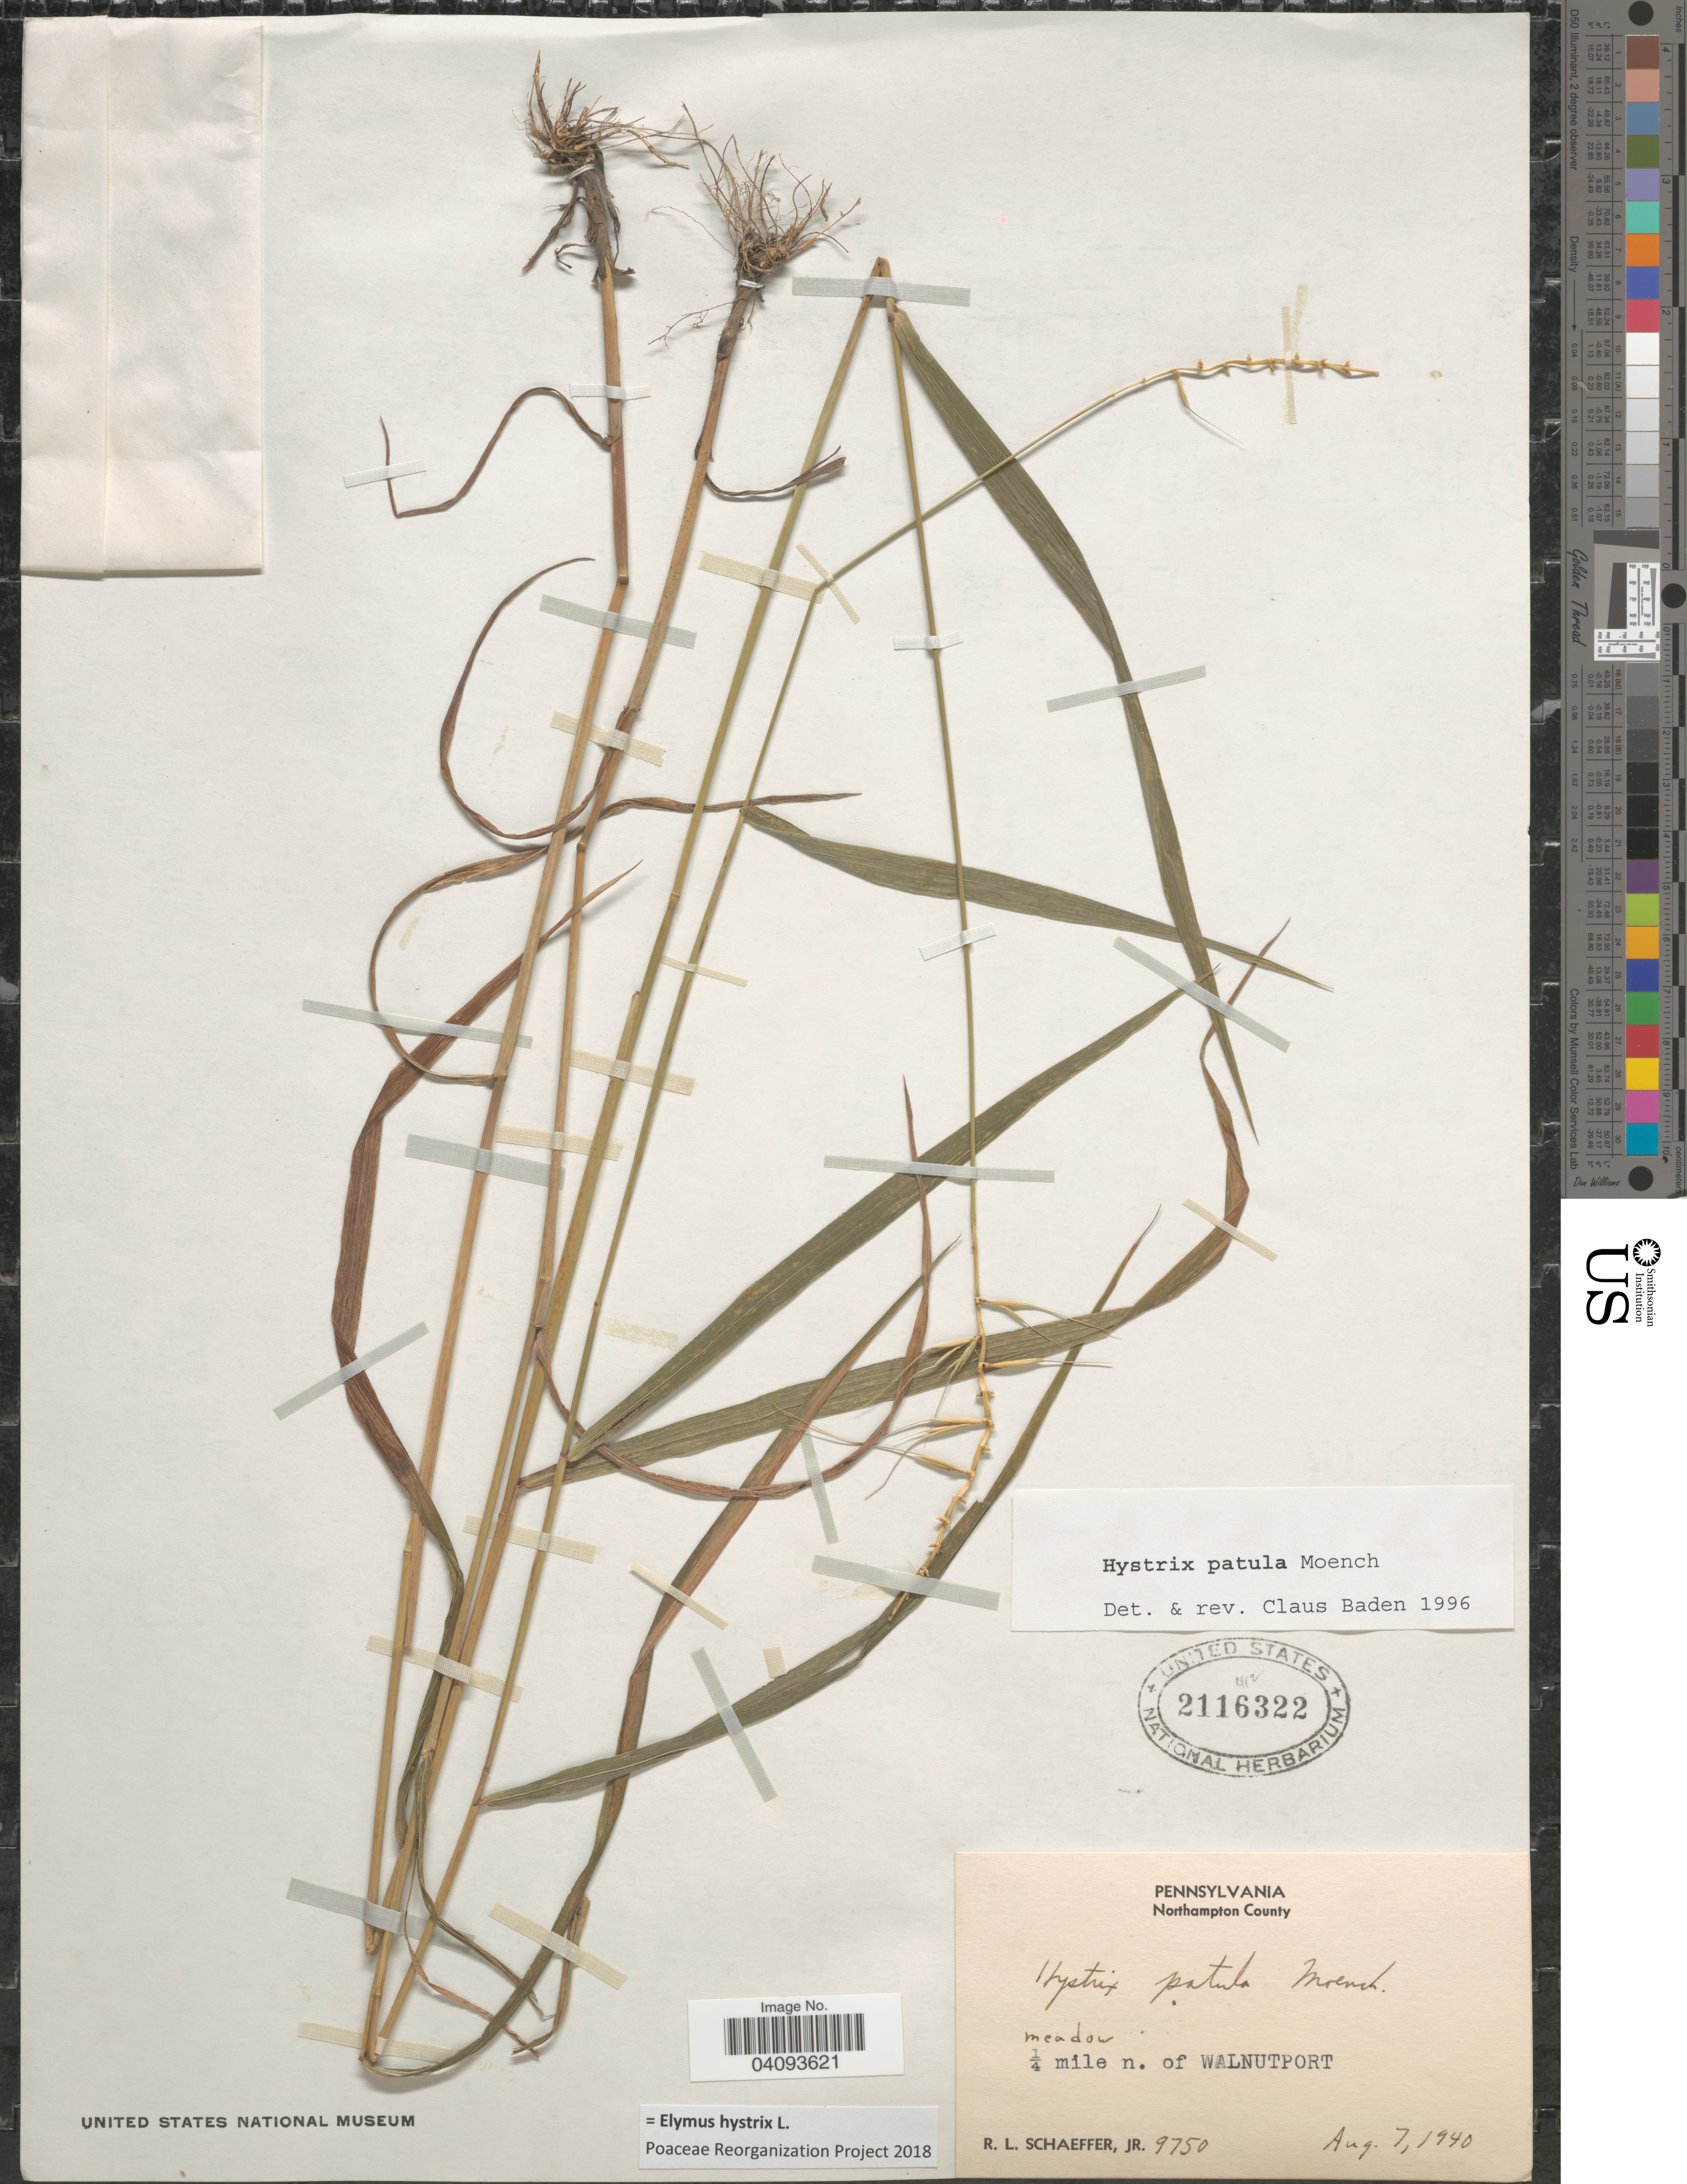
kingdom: Plantae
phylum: Tracheophyta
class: Liliopsida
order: Poales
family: Poaceae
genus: Elymus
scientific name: Elymus hystrix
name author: L.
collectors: R. L. Schaeffer Jr.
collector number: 9750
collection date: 1940-08-07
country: United States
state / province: Pennsylvania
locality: Northampton County. ¼ mile n. of Walnutport.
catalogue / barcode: US 2116322